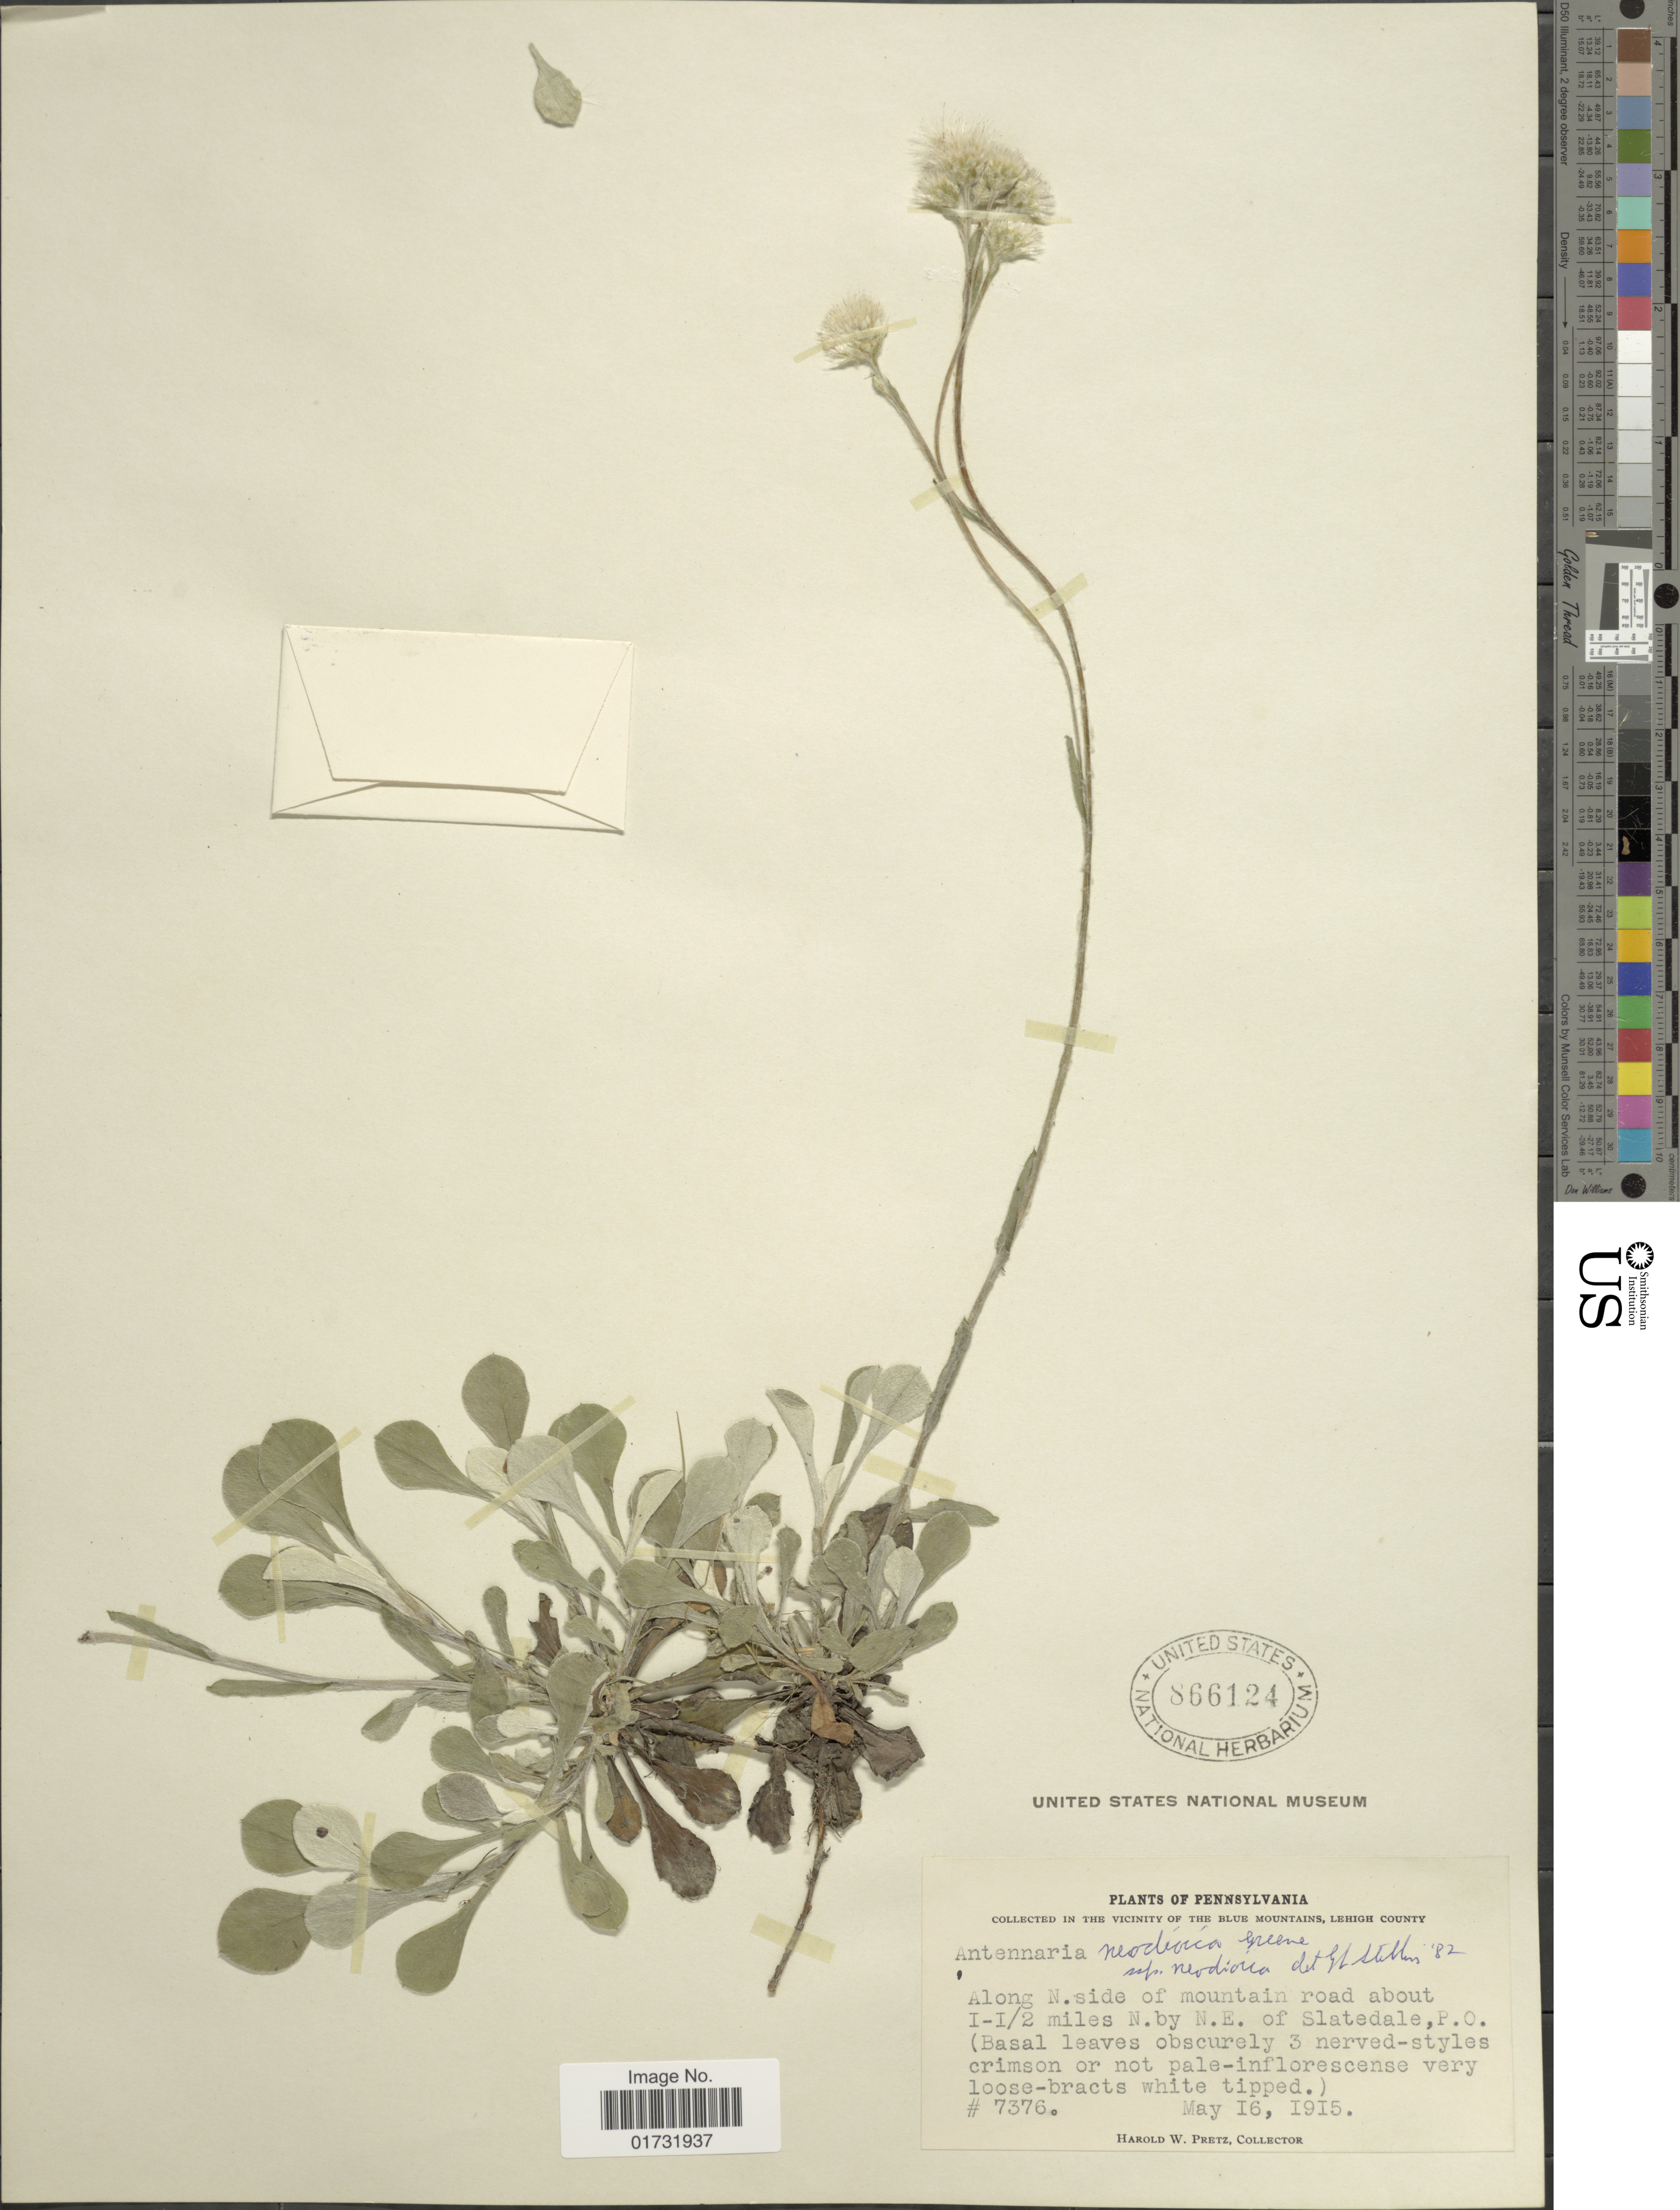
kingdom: Plantae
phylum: Tracheophyta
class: Magnoliopsida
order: Asterales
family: Asteraceae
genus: Antennaria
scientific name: Antennaria neodioica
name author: Greene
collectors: H. W. Pretz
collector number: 7376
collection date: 1915-05-16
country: United States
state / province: Pennsylvania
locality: Vicinity of the Blue Mountain, Lehigh County. Along N.side of mountain road about 1-1/2 miles N. by N.E. of Slatedale, P.O.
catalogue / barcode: US 866124